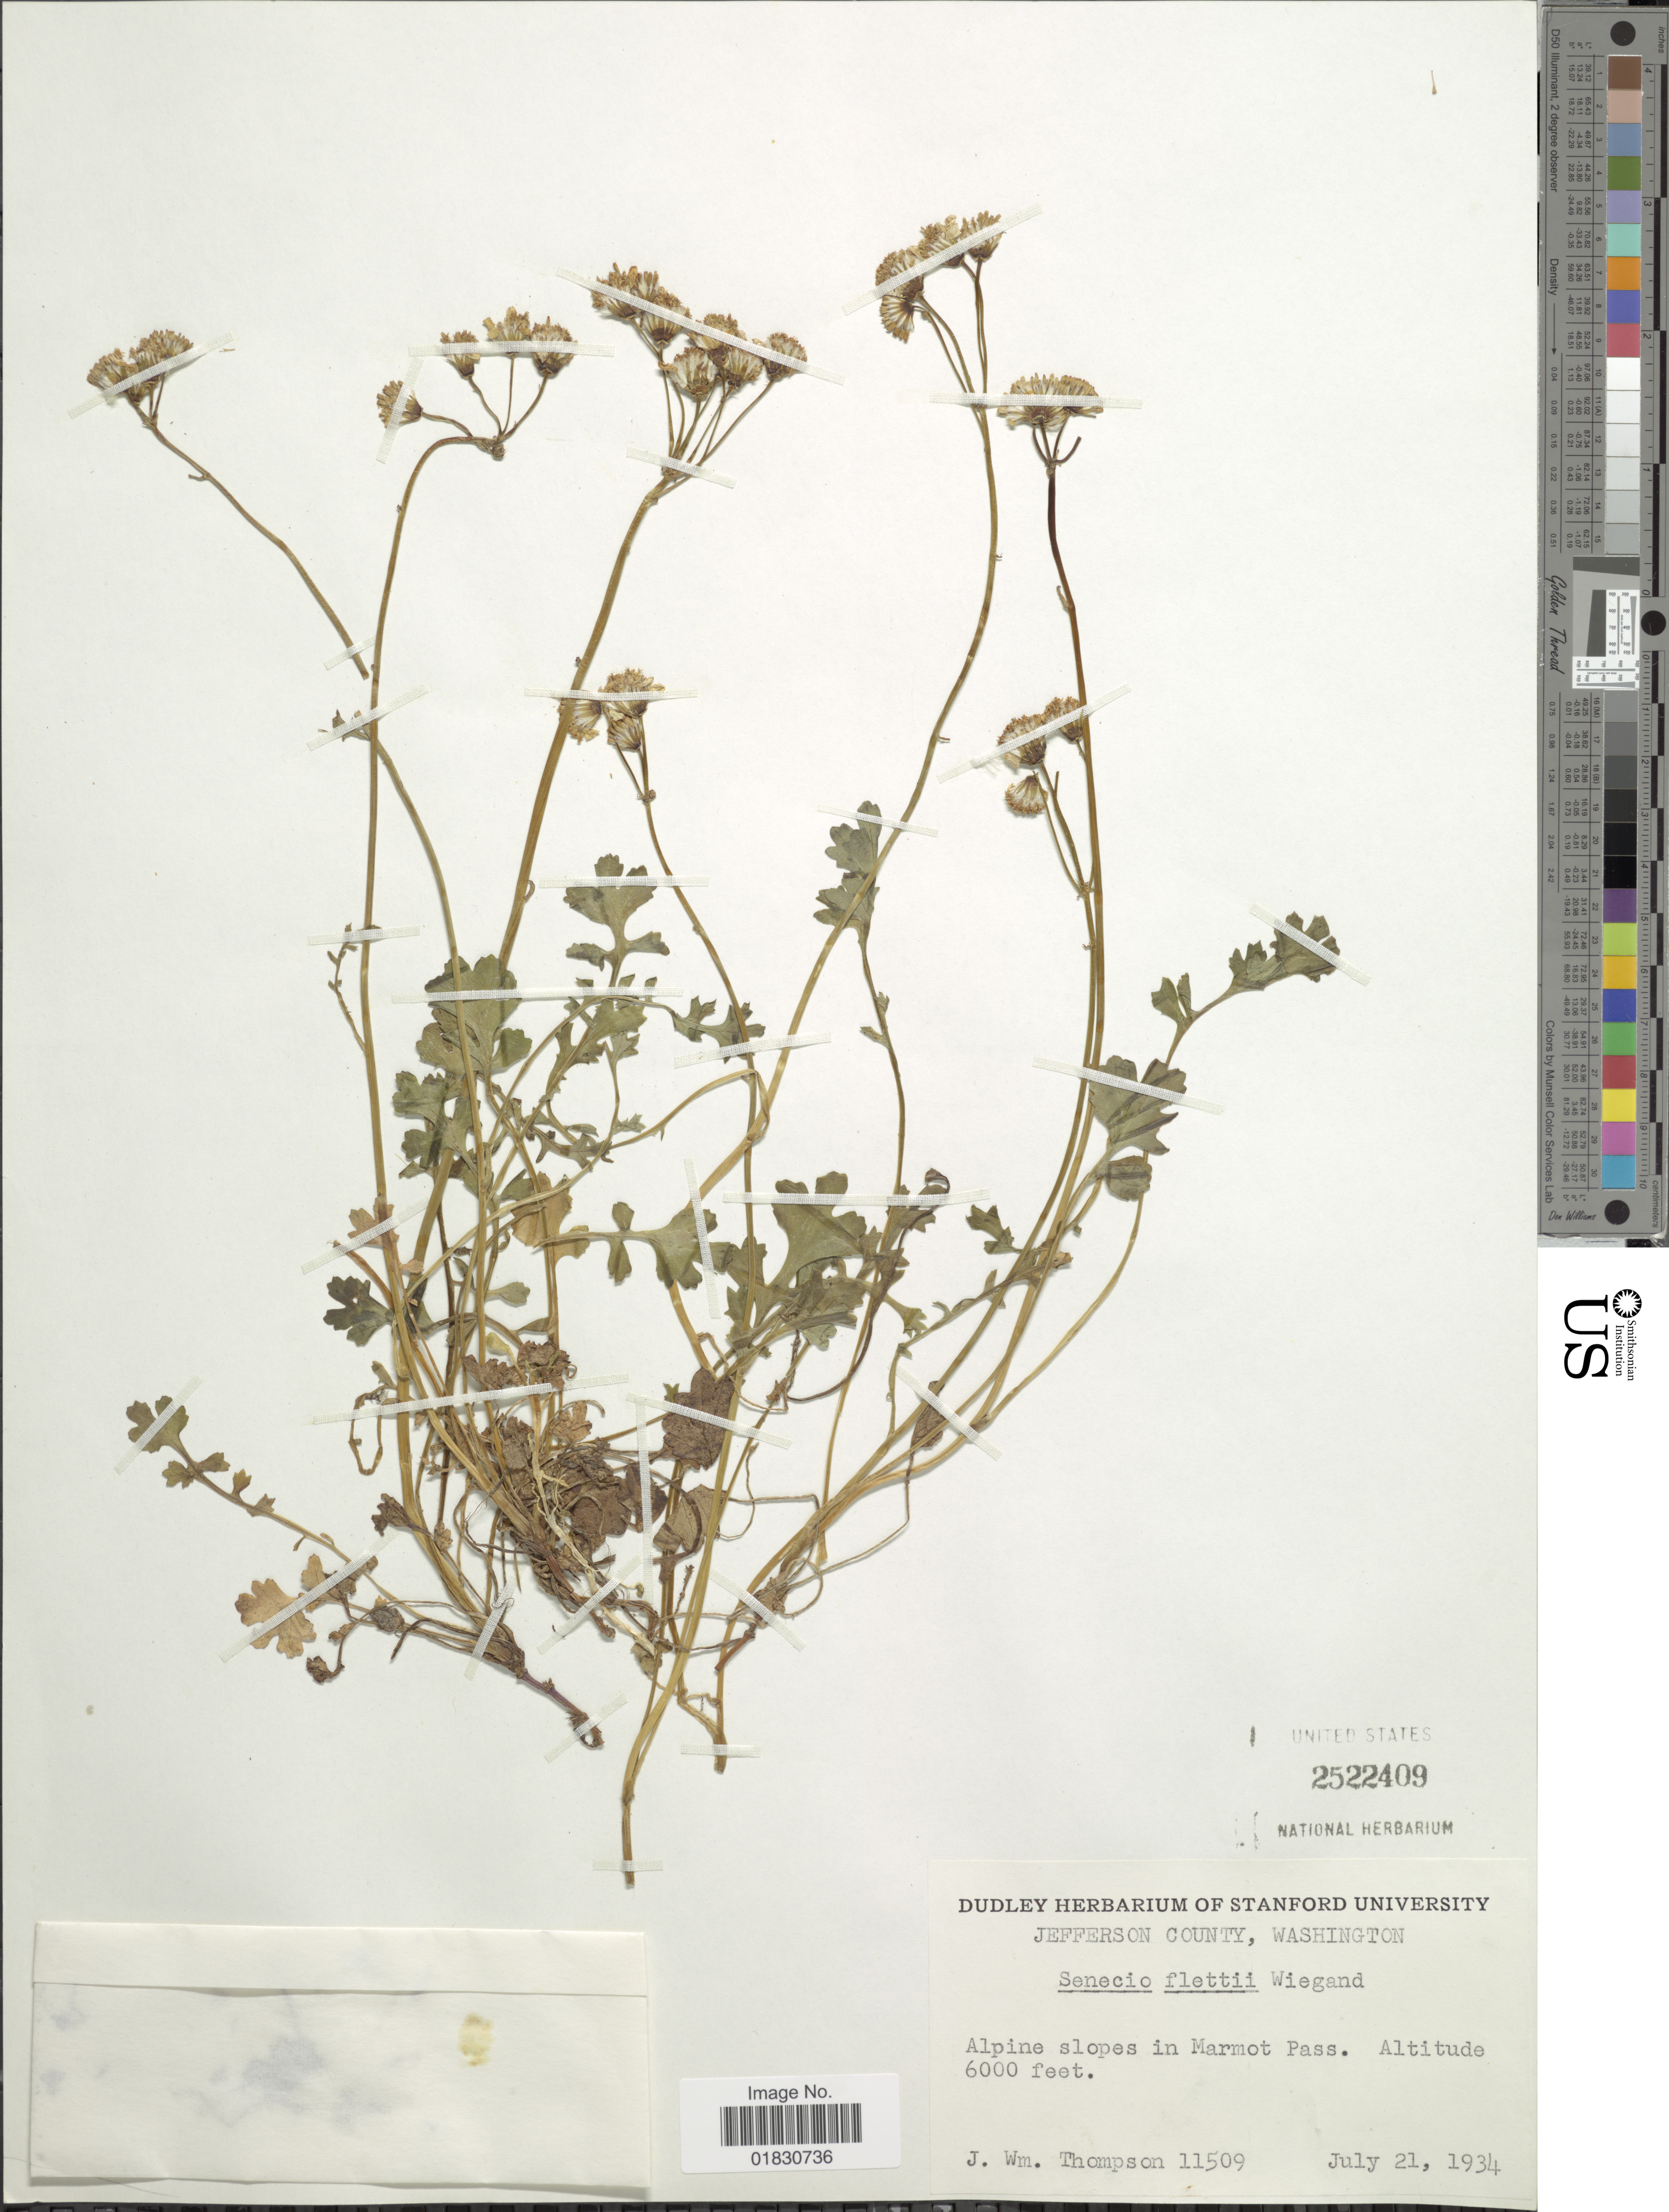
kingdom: Plantae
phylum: Tracheophyta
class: Magnoliopsida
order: Asterales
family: Asteraceae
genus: Packera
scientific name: Packera flettii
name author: (Wiegand) W.A. Weber & Á. Löve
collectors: J. W. Thompson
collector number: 11509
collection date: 1934-07-21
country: United States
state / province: Washington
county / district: Jefferson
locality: Jefferson County, Washington, Alpine slopes in Marmot Pass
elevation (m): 1829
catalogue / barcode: US 2522409